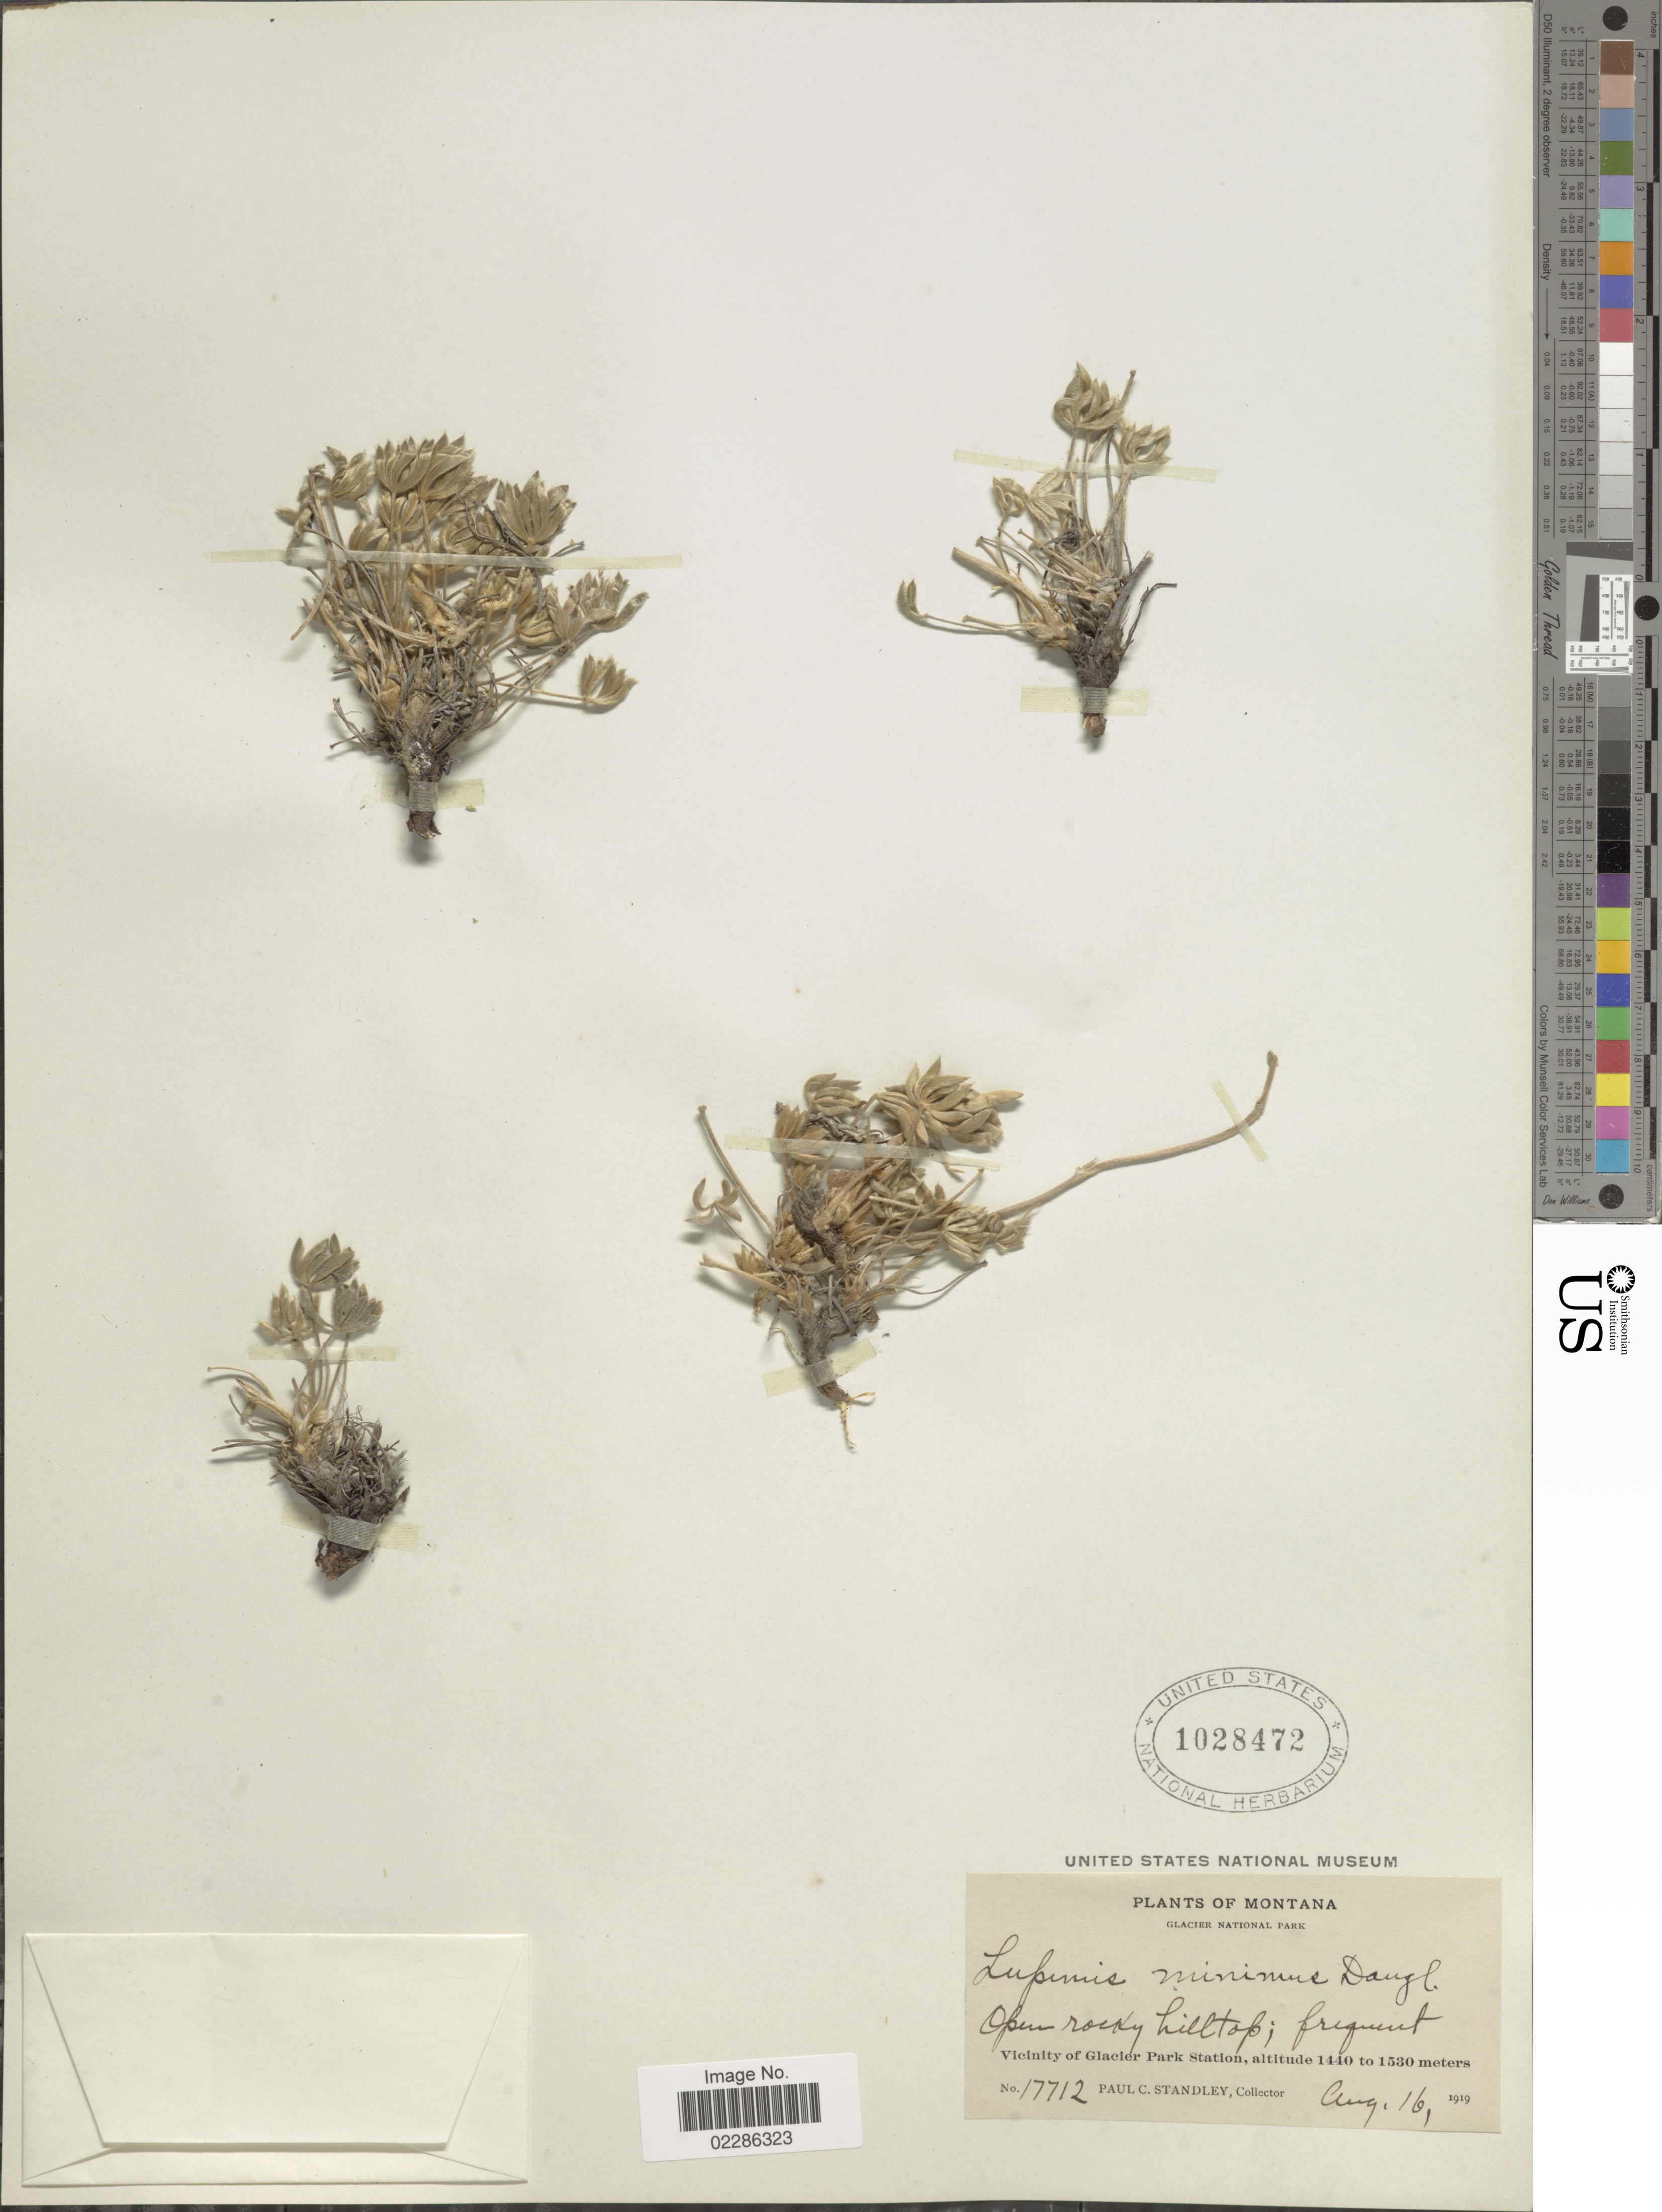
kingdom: Plantae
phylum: Tracheophyta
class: Magnoliopsida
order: Fabales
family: Fabaceae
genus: Lupinus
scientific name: Lupinus minimus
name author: Douglas ex G. Don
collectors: P. C. Standley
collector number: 17712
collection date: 1919-08-16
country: United States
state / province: Montana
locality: Glacier National Park, Open rocky hilltop; frequent, Vicinity of Glunder Park Station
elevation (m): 1440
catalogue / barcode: US 1028472